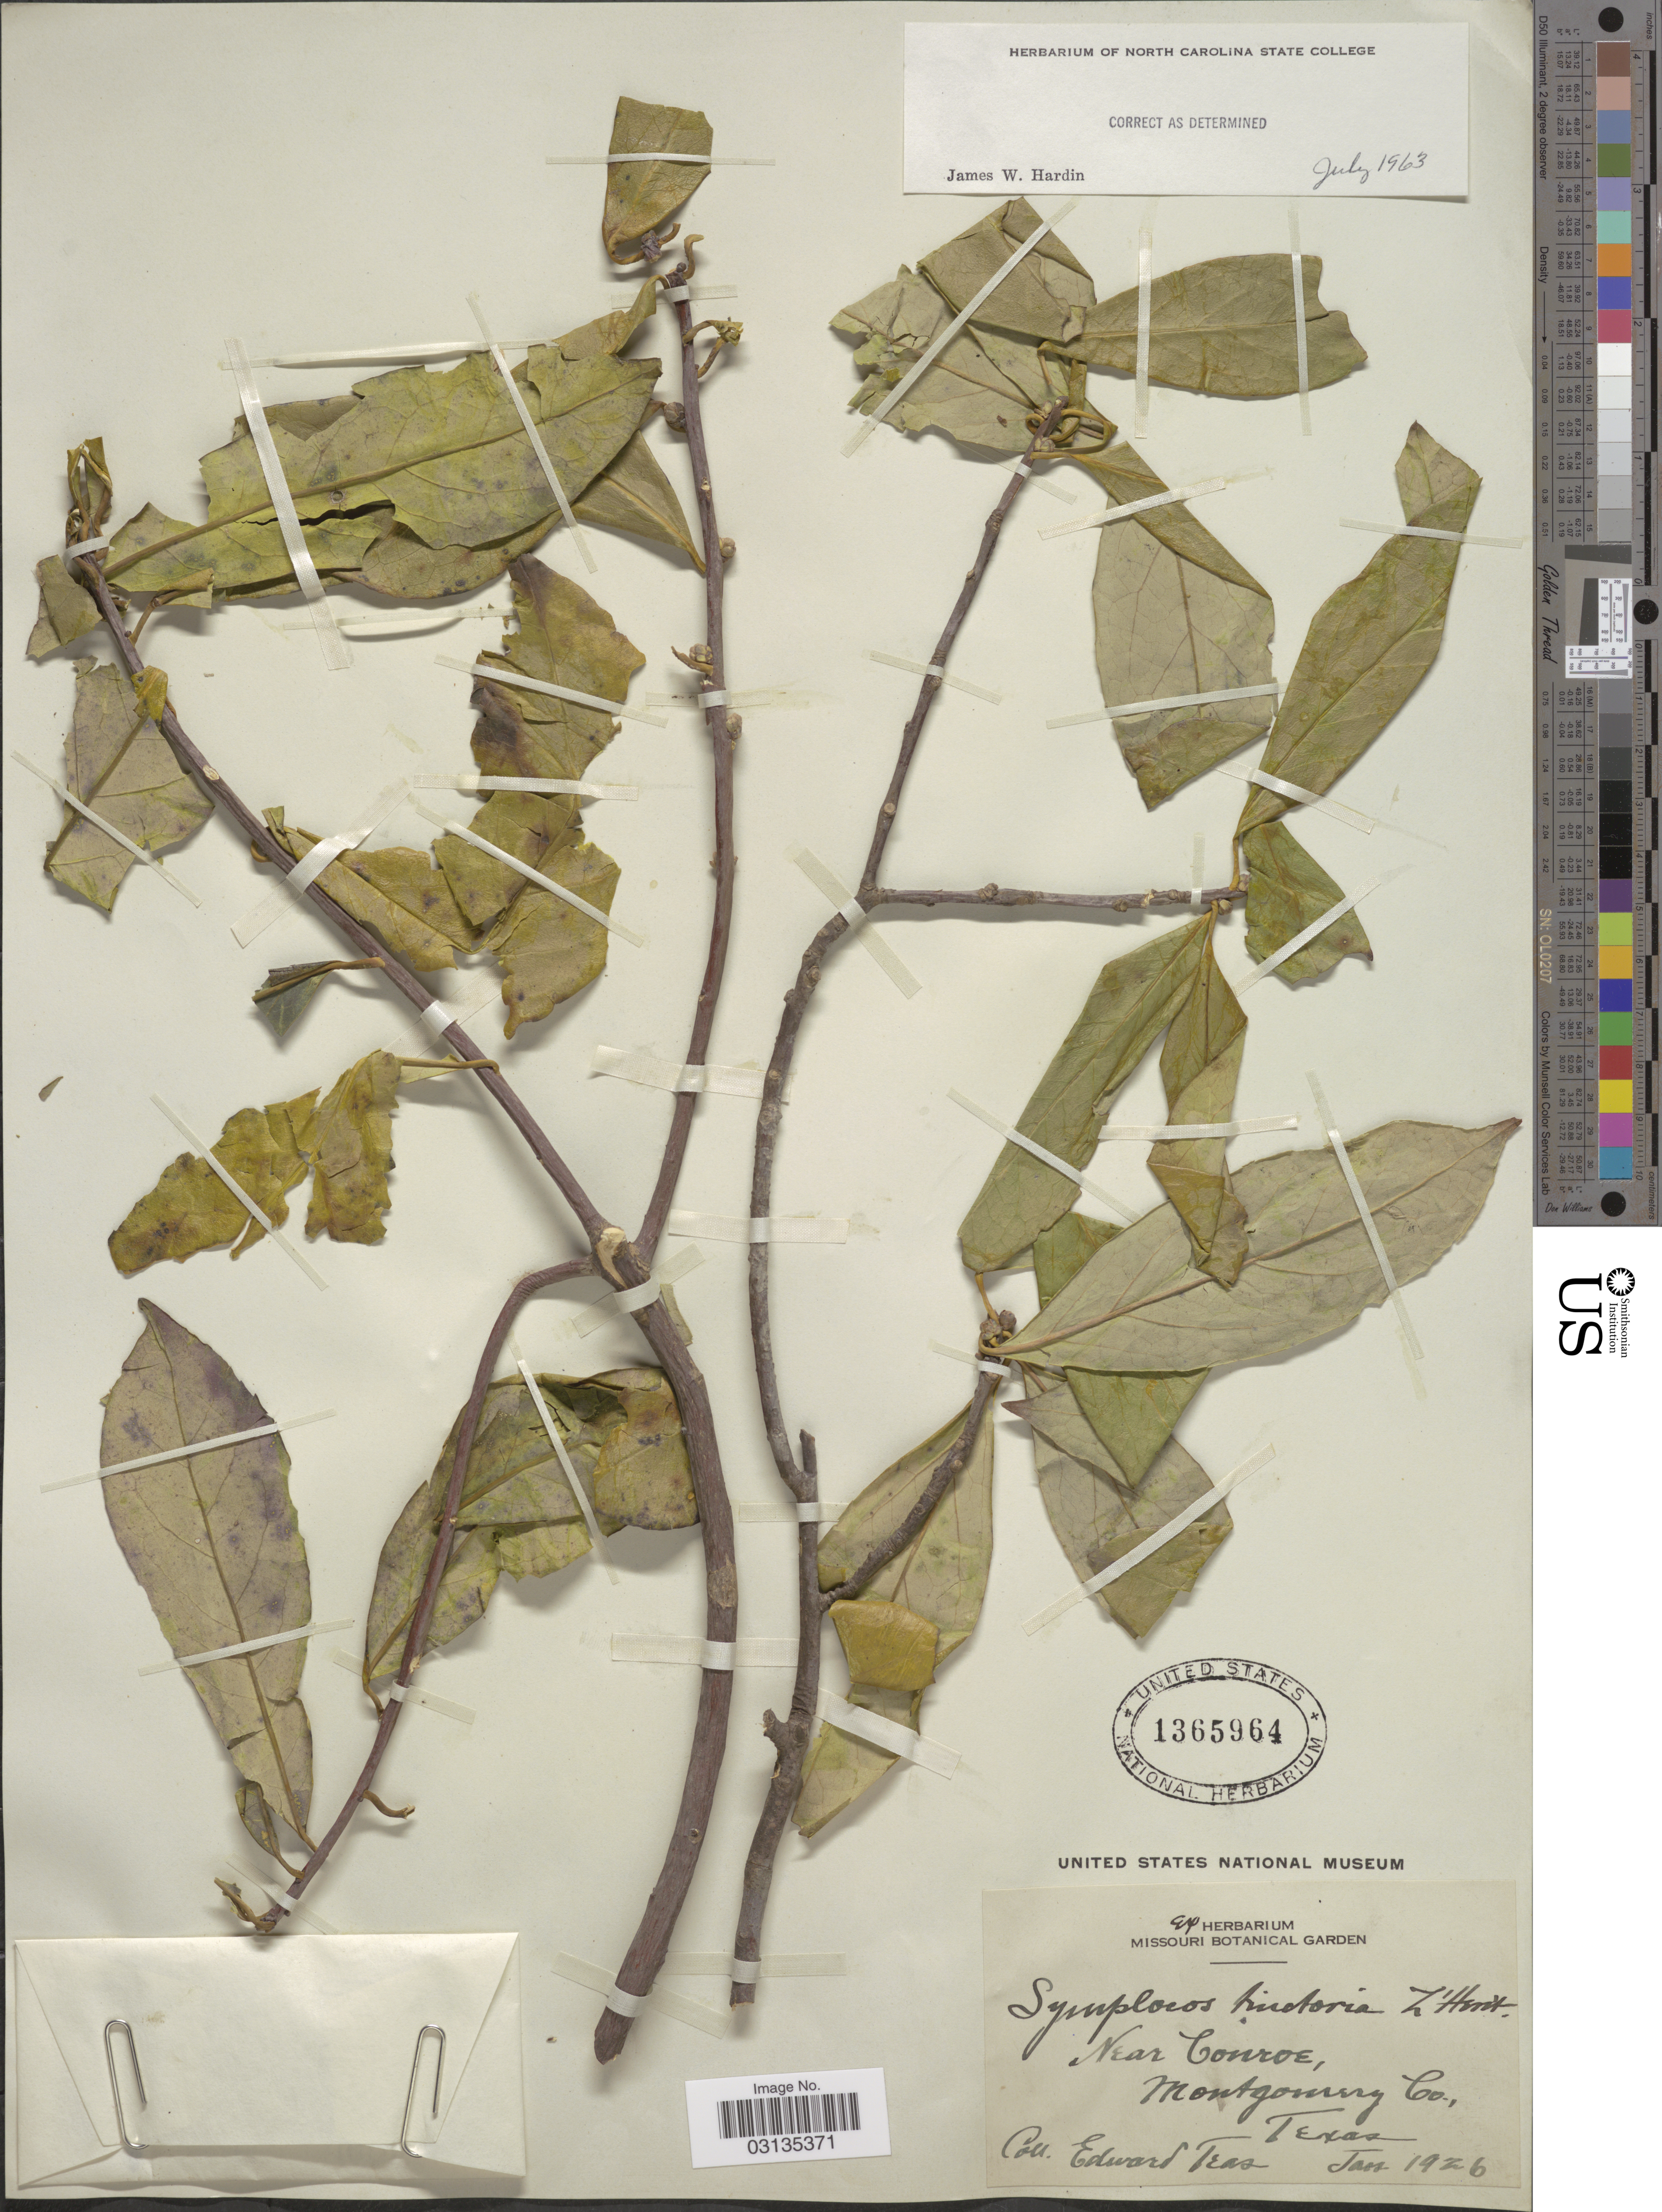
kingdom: Plantae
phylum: Tracheophyta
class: Magnoliopsida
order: Ericales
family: Symplocaceae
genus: Symplocos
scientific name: Symplocos tinctoria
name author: (L.) L'Hér.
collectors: E. Teas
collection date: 1926-01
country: United States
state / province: Texas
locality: Near Conroe, Montgomery Co.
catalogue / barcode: US 1365964